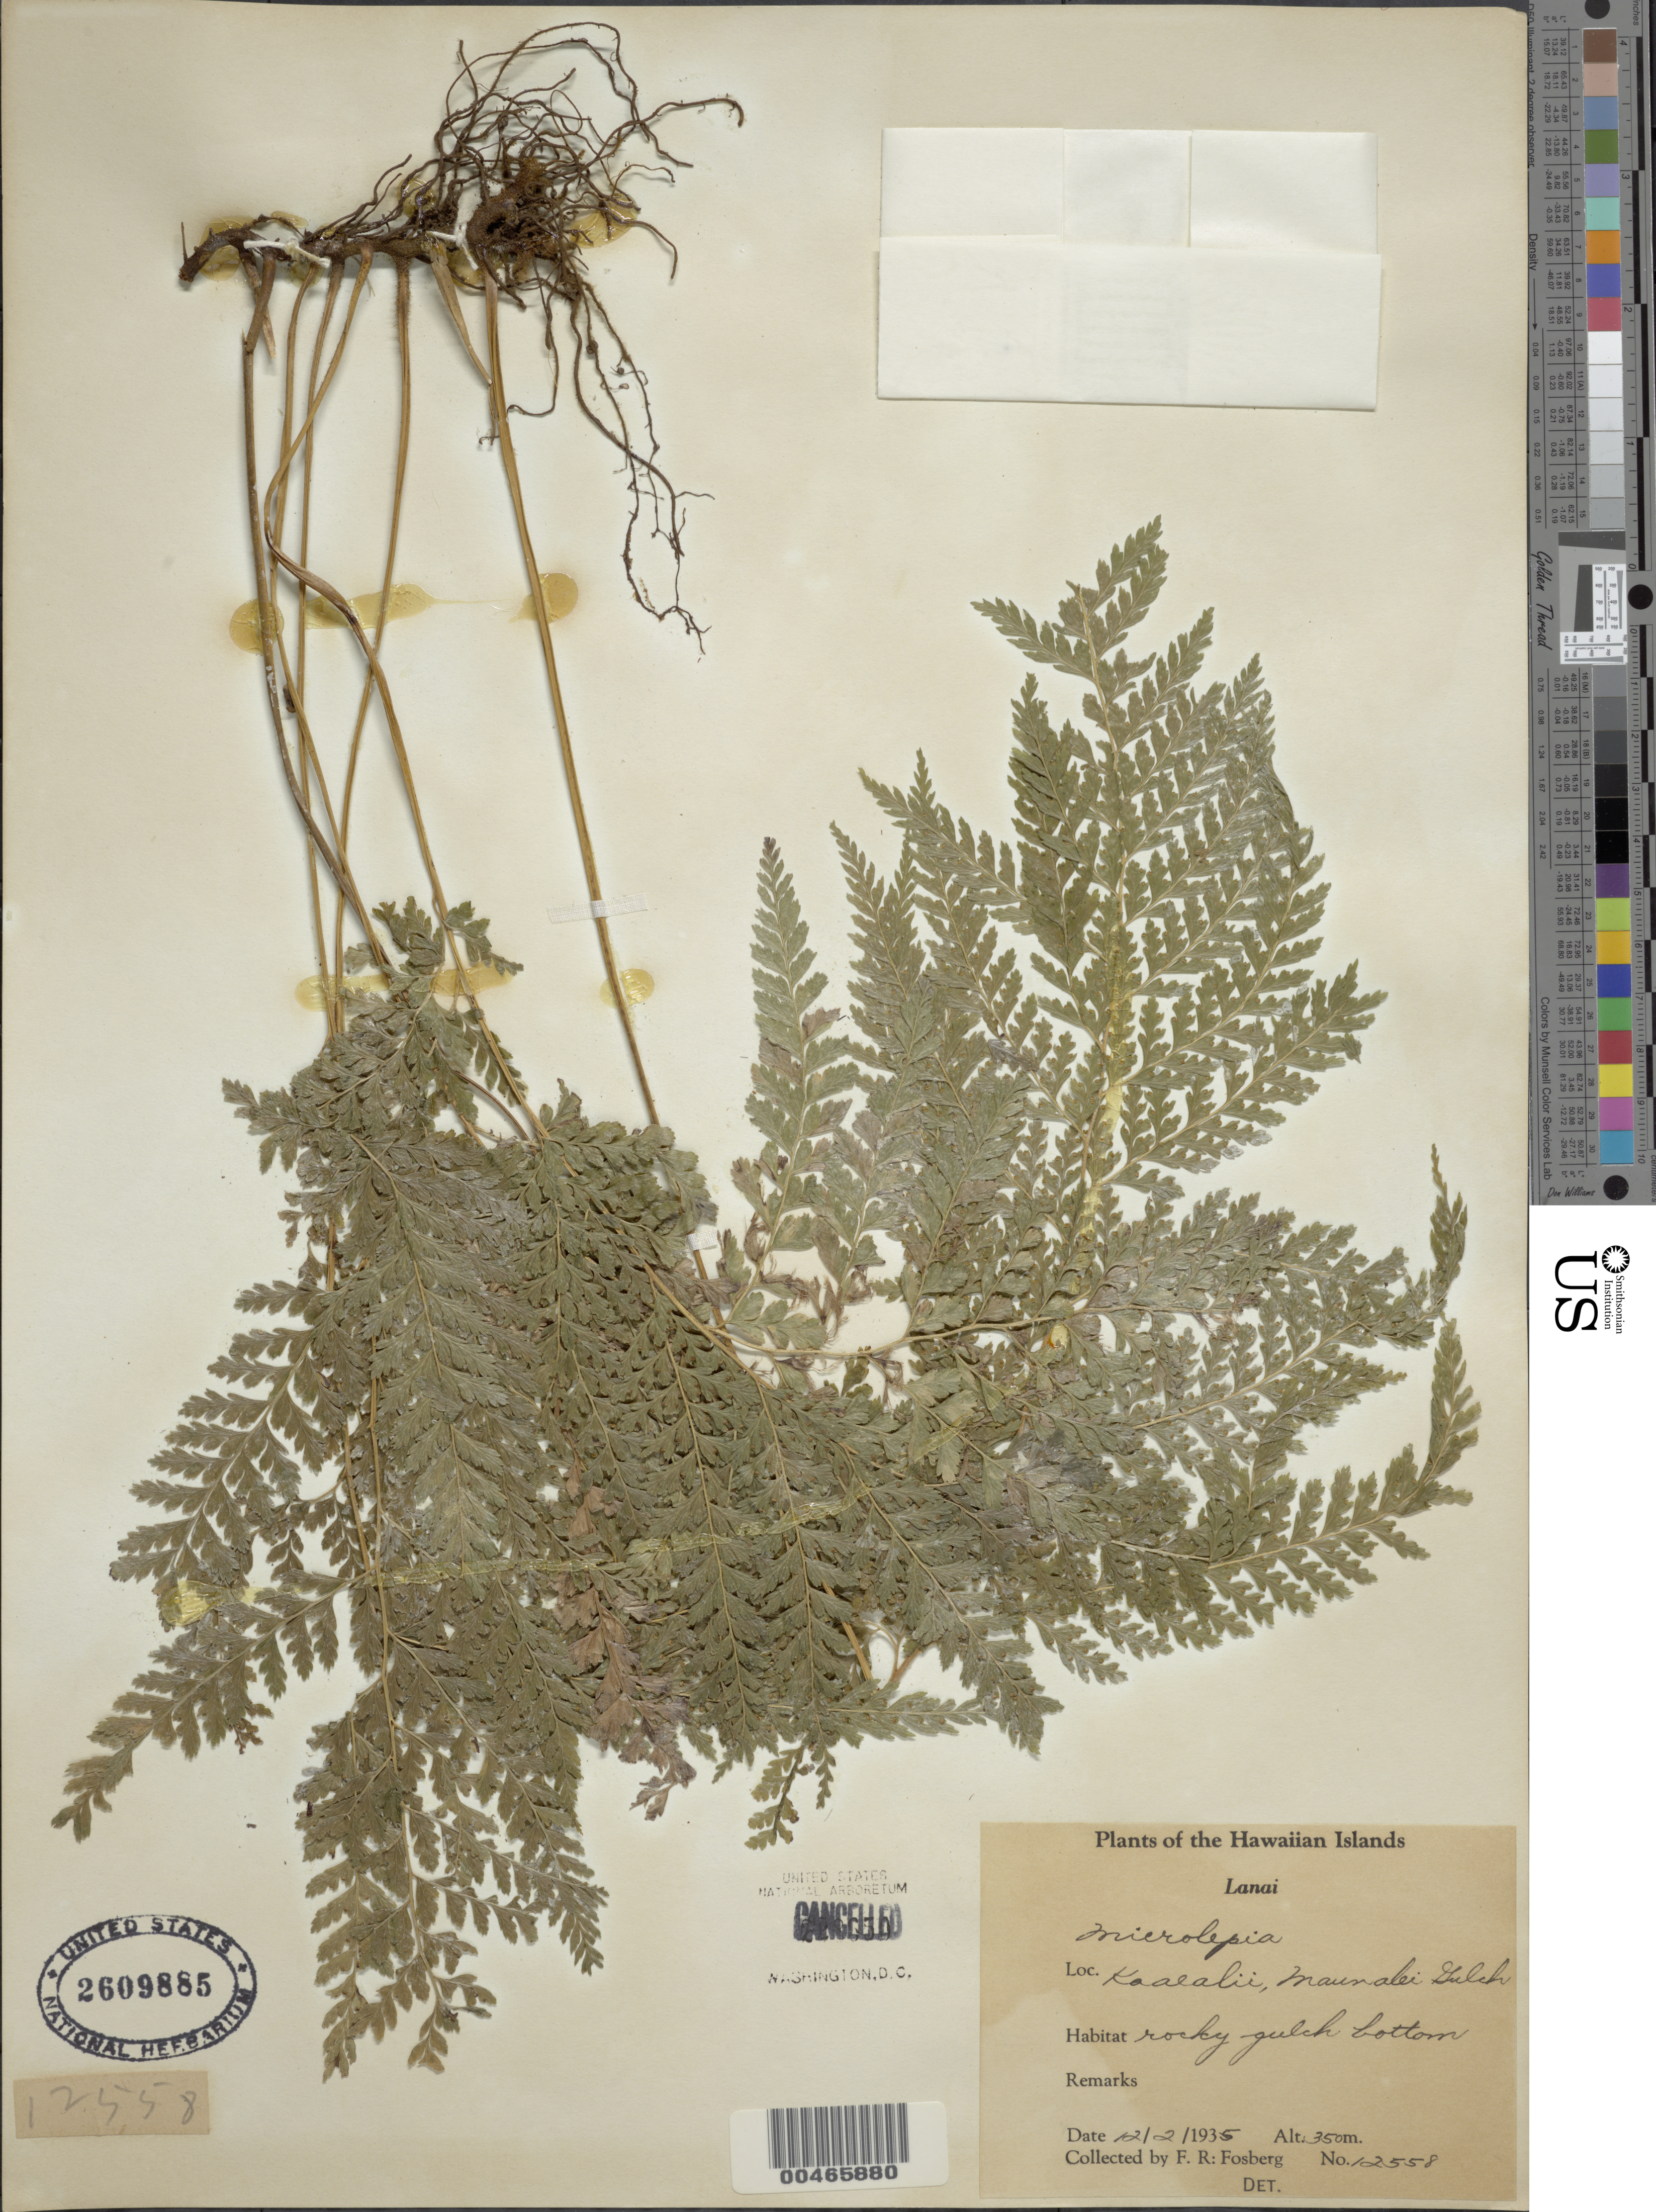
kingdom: Plantae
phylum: Tracheophyta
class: Polypodiopsida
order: Polypodiales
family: Dennstaedtiaceae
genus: Microlepia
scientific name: Microlepia sp.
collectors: F. R. Fosberg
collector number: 12558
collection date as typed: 2 Dec 1935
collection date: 1935-12-02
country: United States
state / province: Hawaii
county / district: Maui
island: Lana'i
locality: Kaaealii, Maunalei Gulch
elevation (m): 350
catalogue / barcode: US 2609885